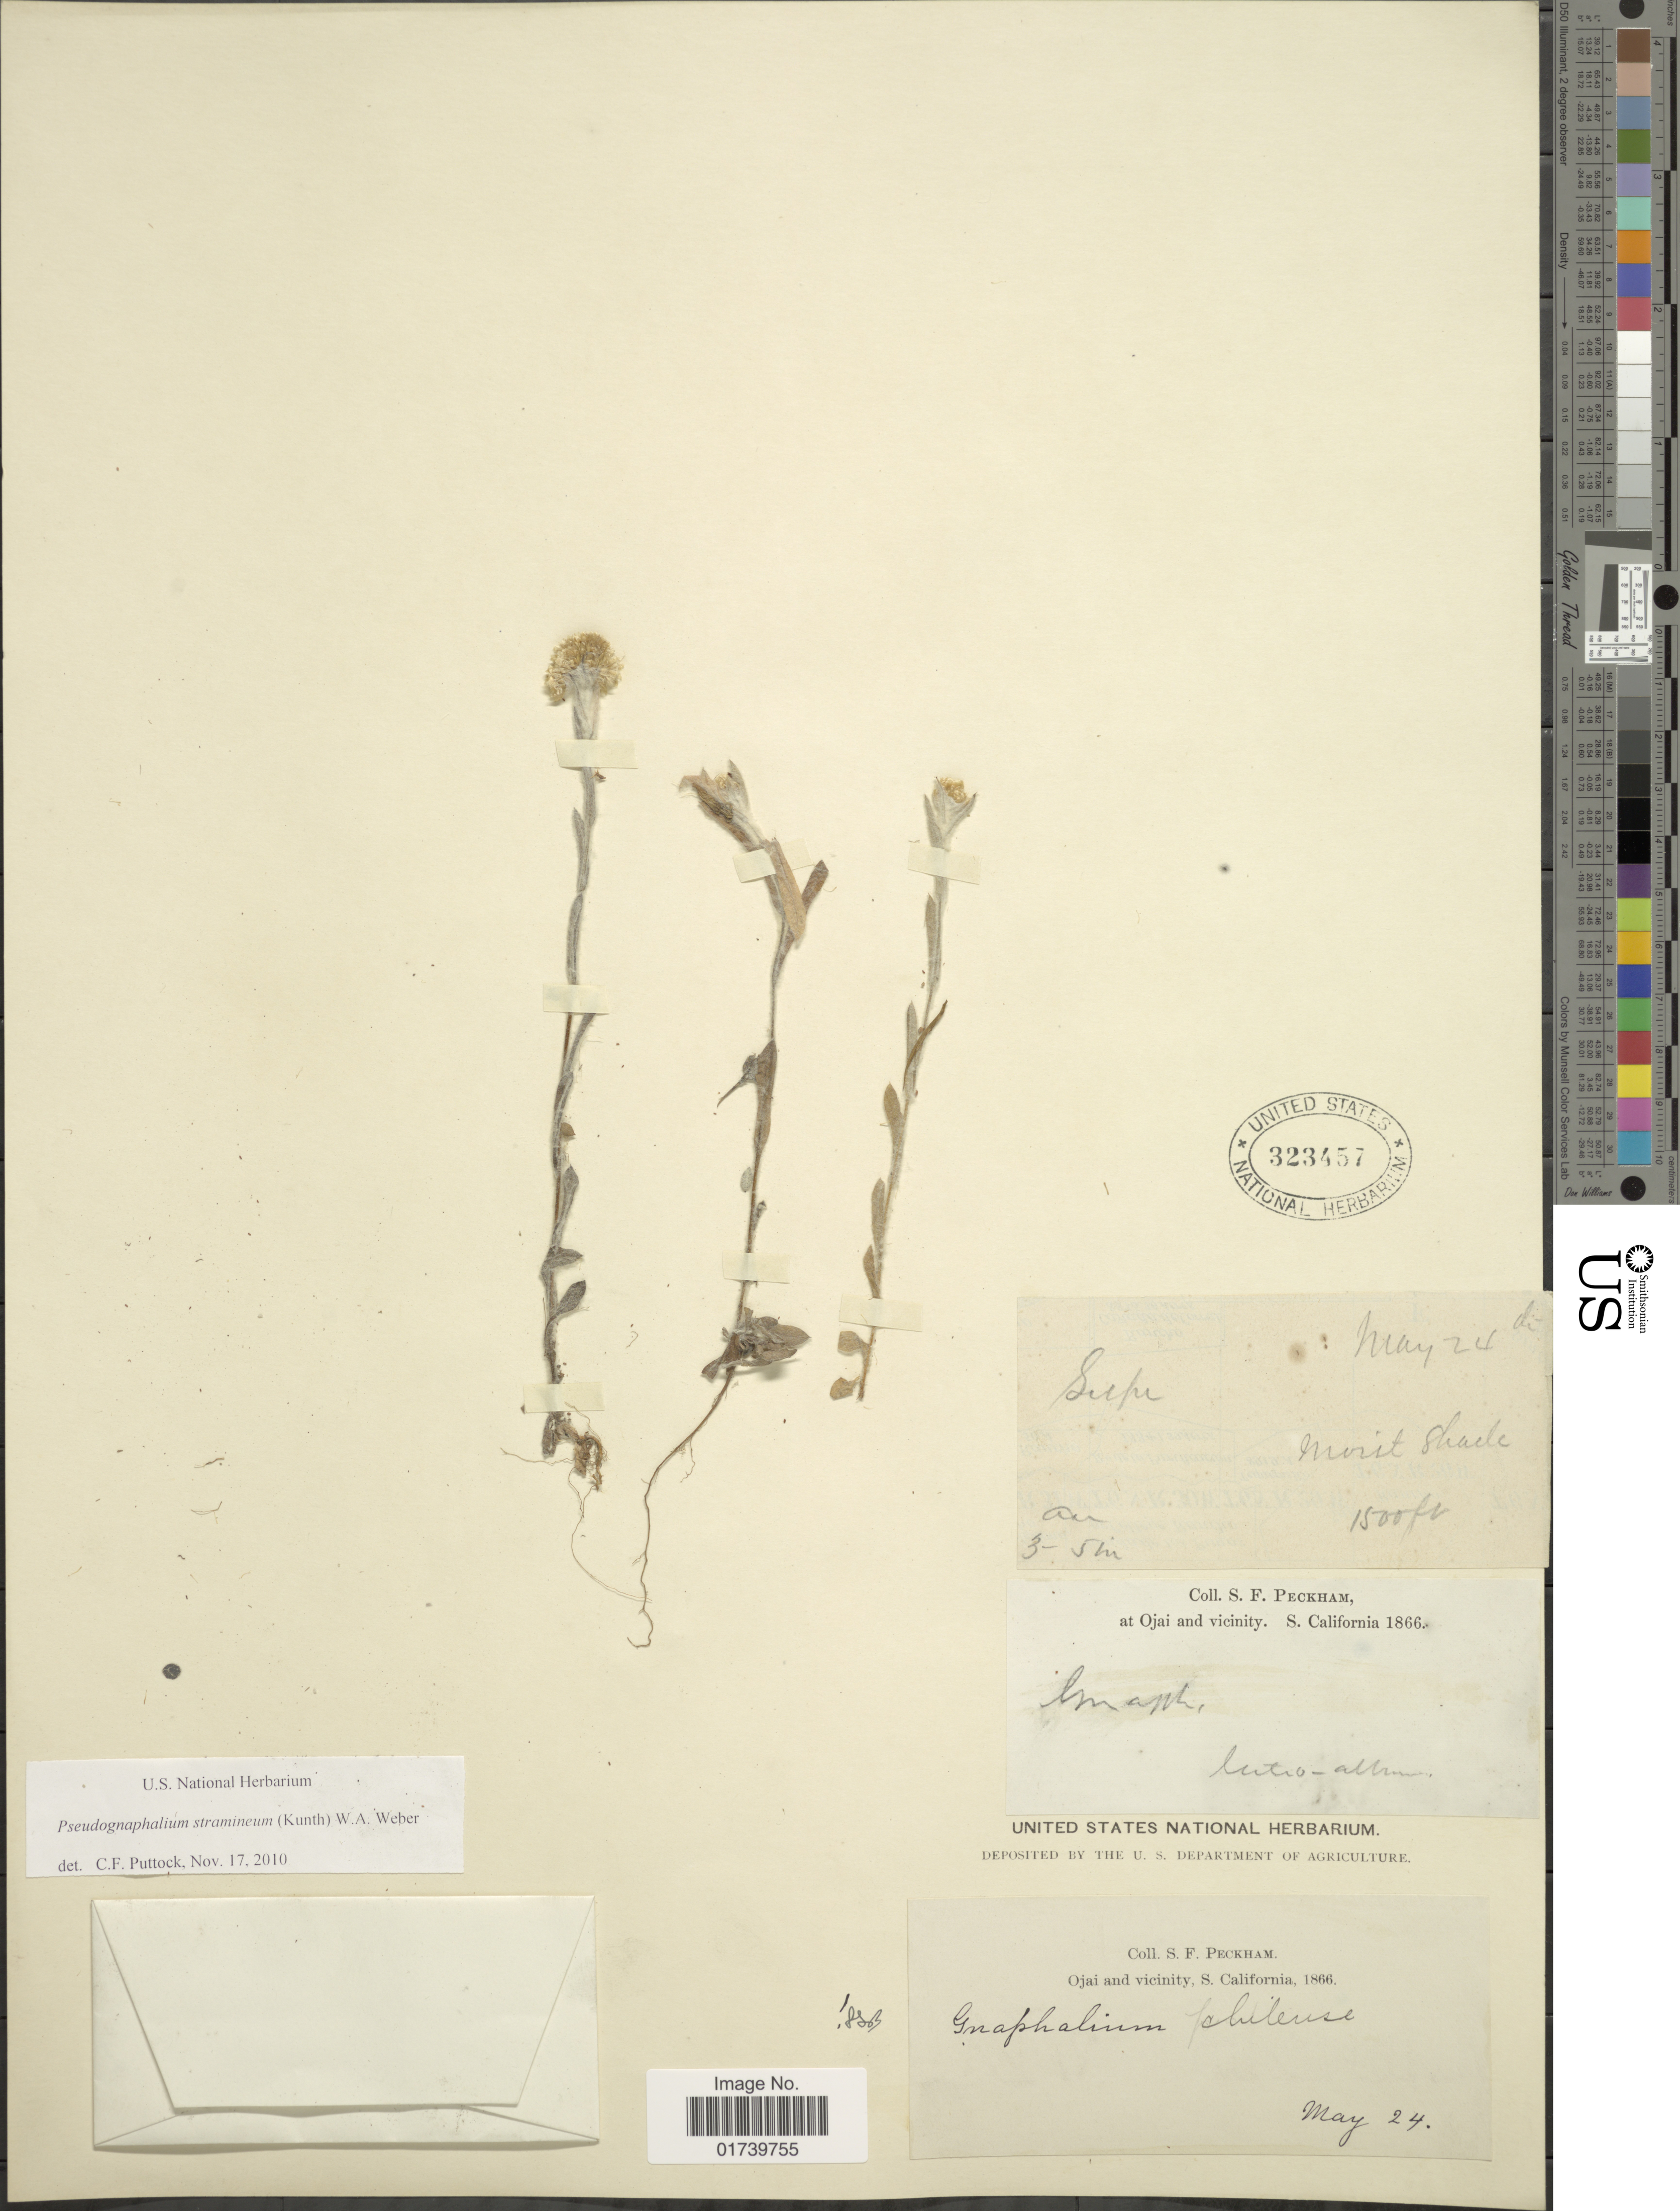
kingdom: Plantae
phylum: Tracheophyta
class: Magnoliopsida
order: Asterales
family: Asteraceae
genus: Pseudognaphalium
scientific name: Pseudognaphalium stramineum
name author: (Kunth) Anderb.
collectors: S. Peckham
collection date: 1866-05-24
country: United States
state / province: California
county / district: Ventura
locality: Ojai and vicinity S. California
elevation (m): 457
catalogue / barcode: US 323457